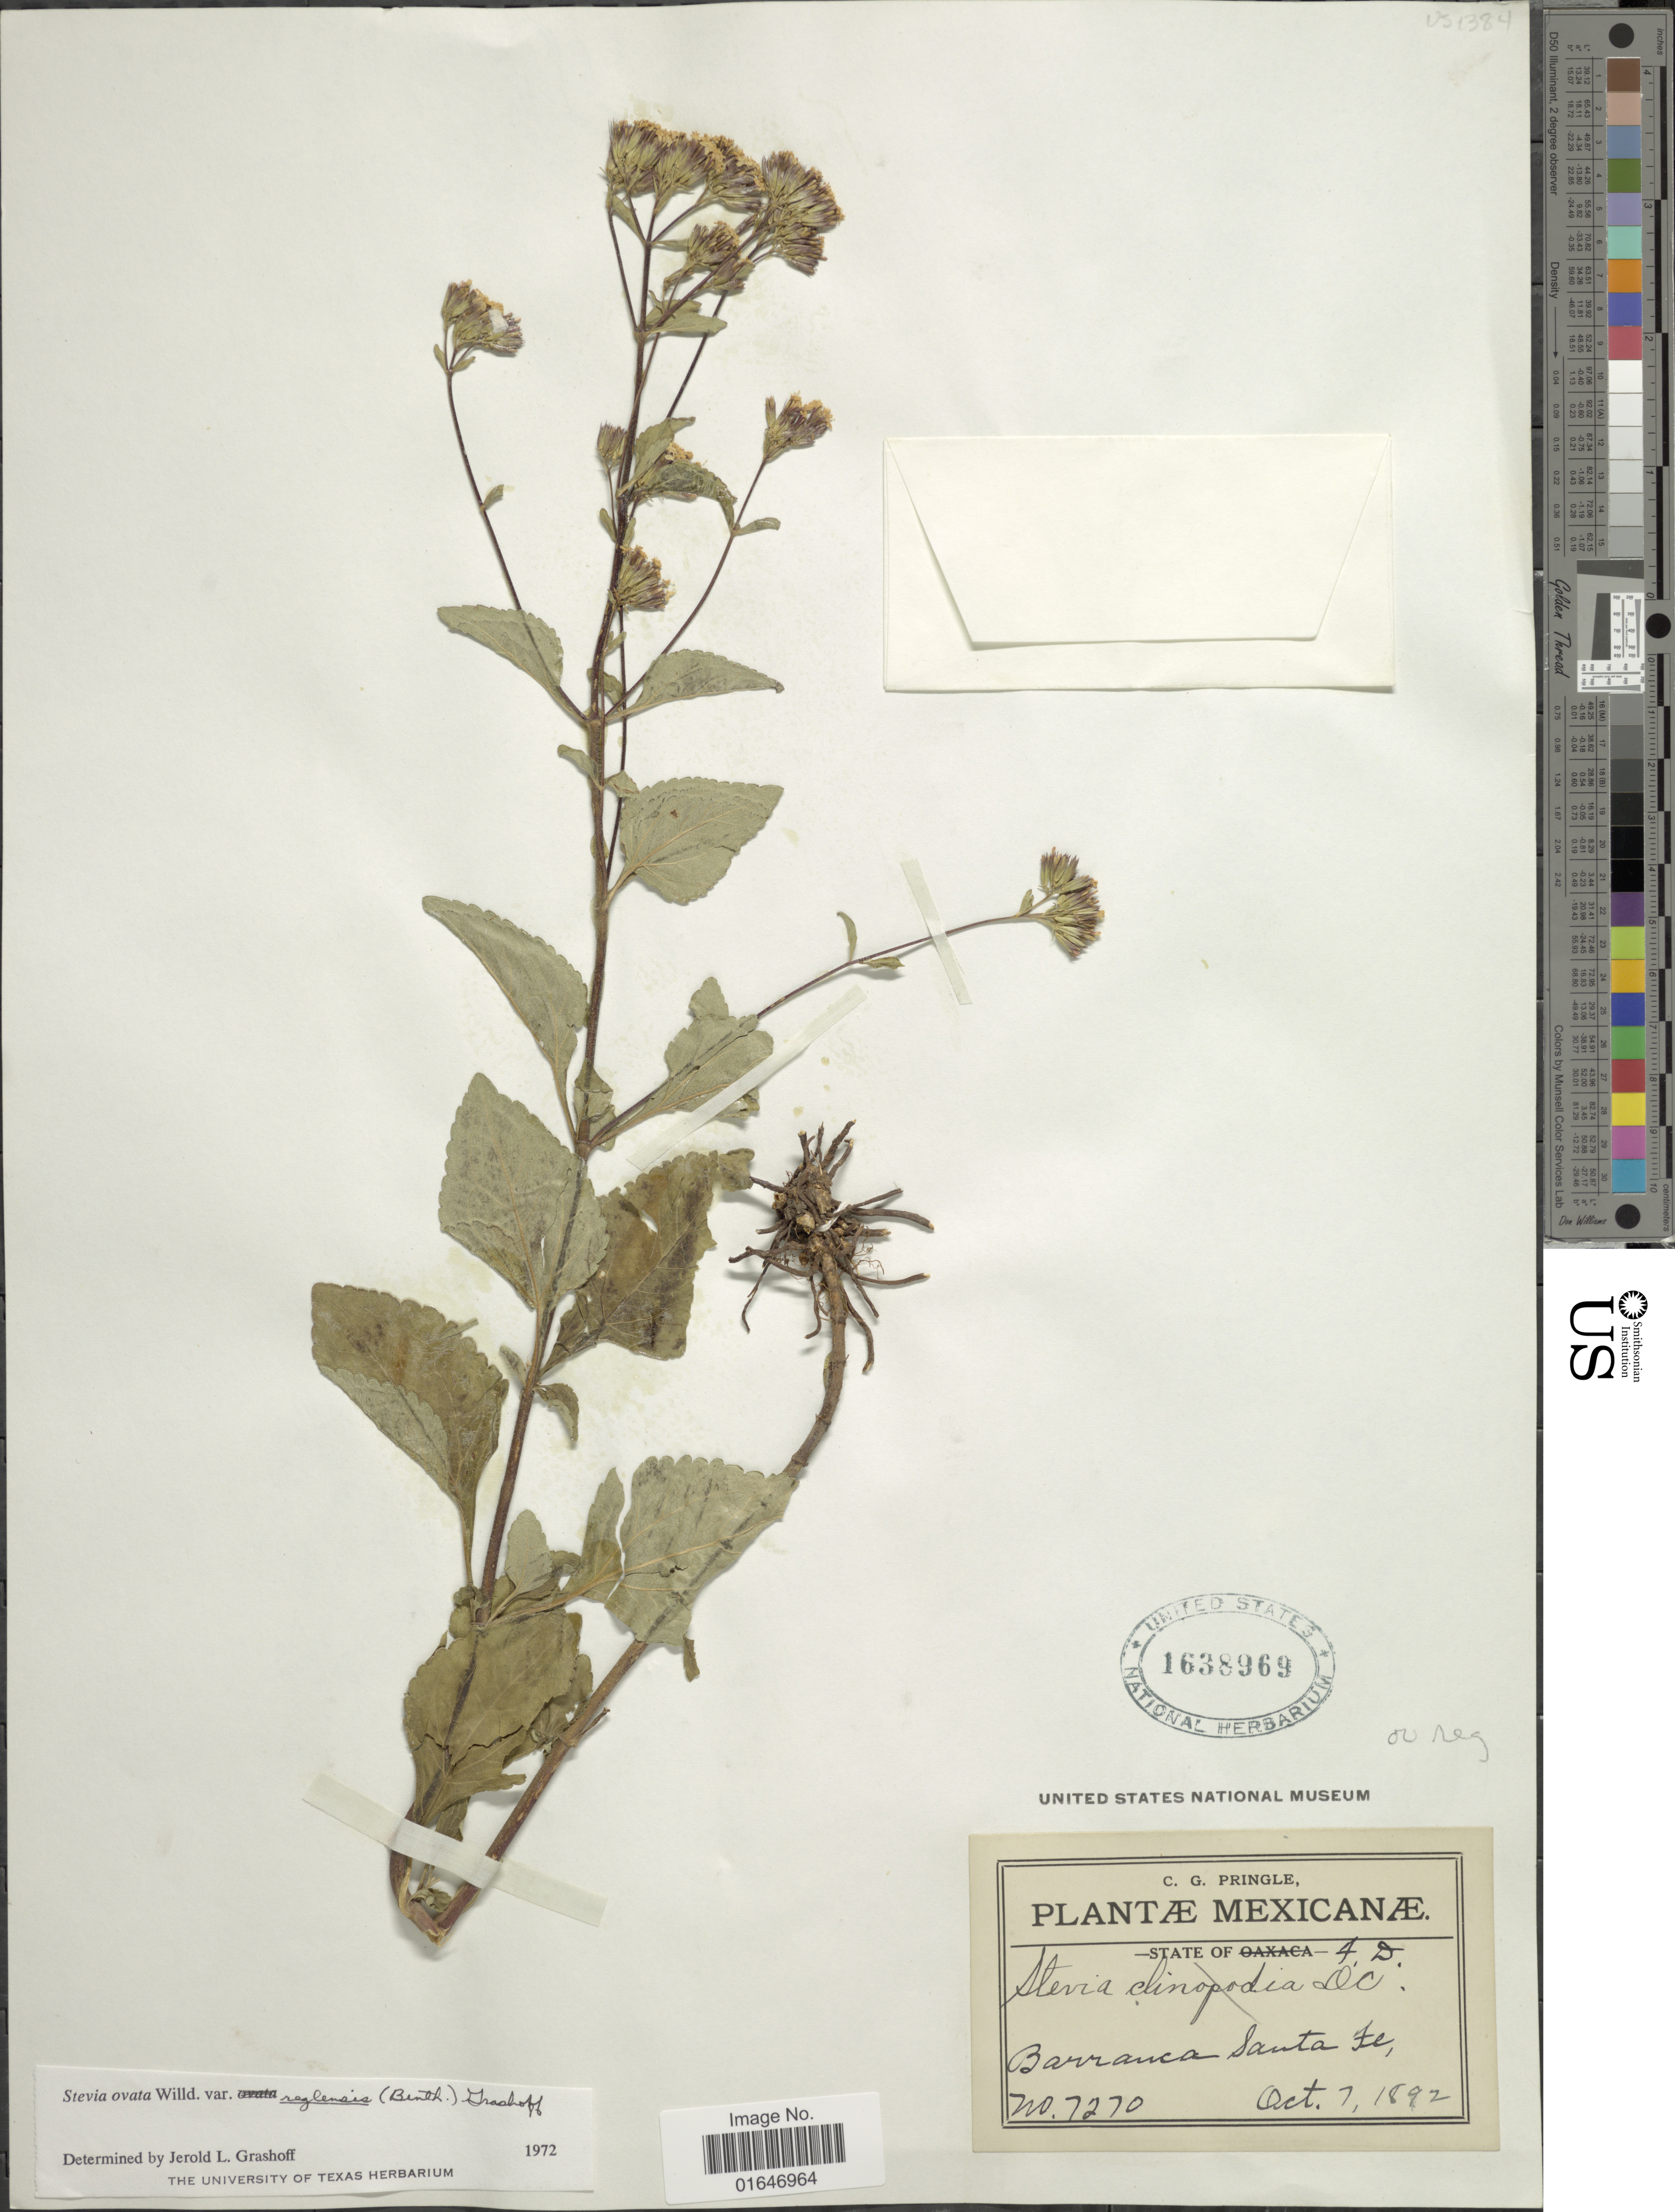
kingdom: Plantae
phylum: Tracheophyta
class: Magnoliopsida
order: Asterales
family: Asteraceae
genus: Stevia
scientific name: Stevia ovata var. reglensis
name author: (Benth.) Grashoff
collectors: C. G. Pringle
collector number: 7270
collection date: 1892-10-07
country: Mexico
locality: State of F.D, Barranca Santa Fe.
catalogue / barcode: US 1638969